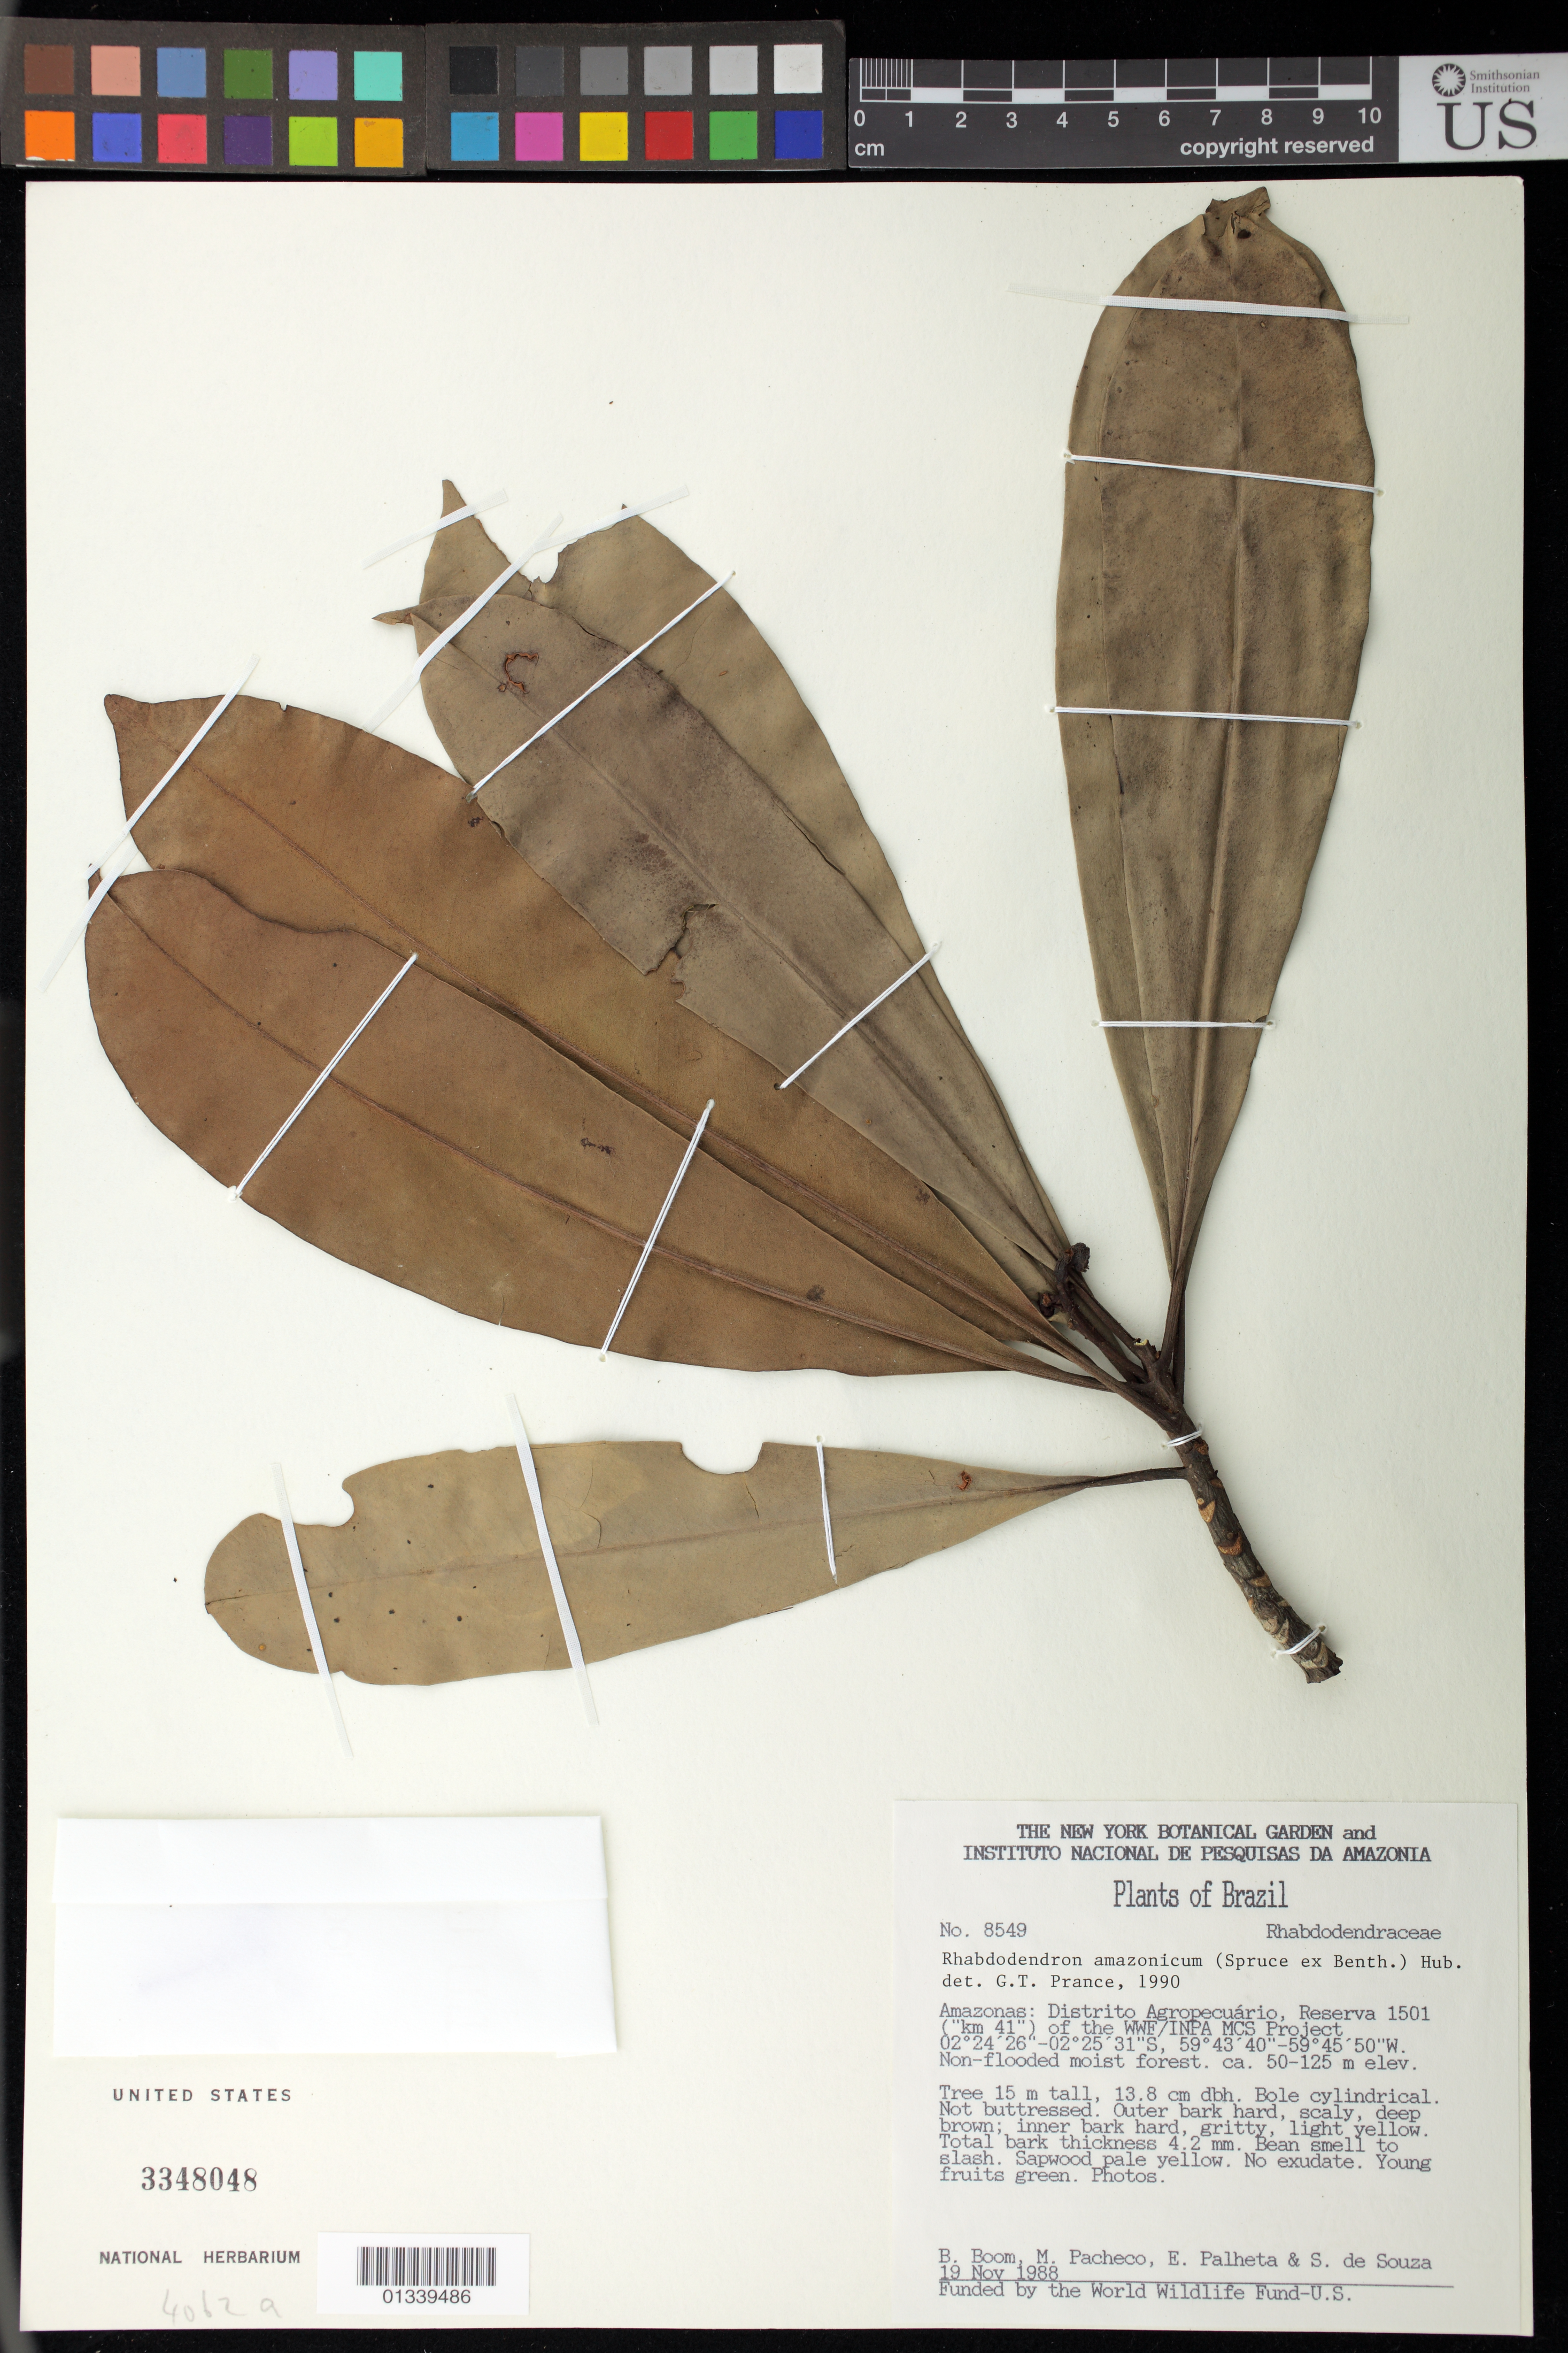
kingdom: Plantae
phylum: Tracheophyta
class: Magnoliopsida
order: Caryophyllales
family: Rhabdodendraceae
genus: Rhabdodendron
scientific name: Rhabdodendron amazonicum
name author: (Spruce ex Benth.) Huber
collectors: B. M. Boom, M. Pacheco, E. Palheta & S. Souza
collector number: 8549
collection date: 1988-11-19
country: Brazil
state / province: Amazonas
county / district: Manaus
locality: Distrito Agropecuário, Reserva 1501 ("km 41") of the WWF/INPA MCS Project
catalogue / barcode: US 3348048